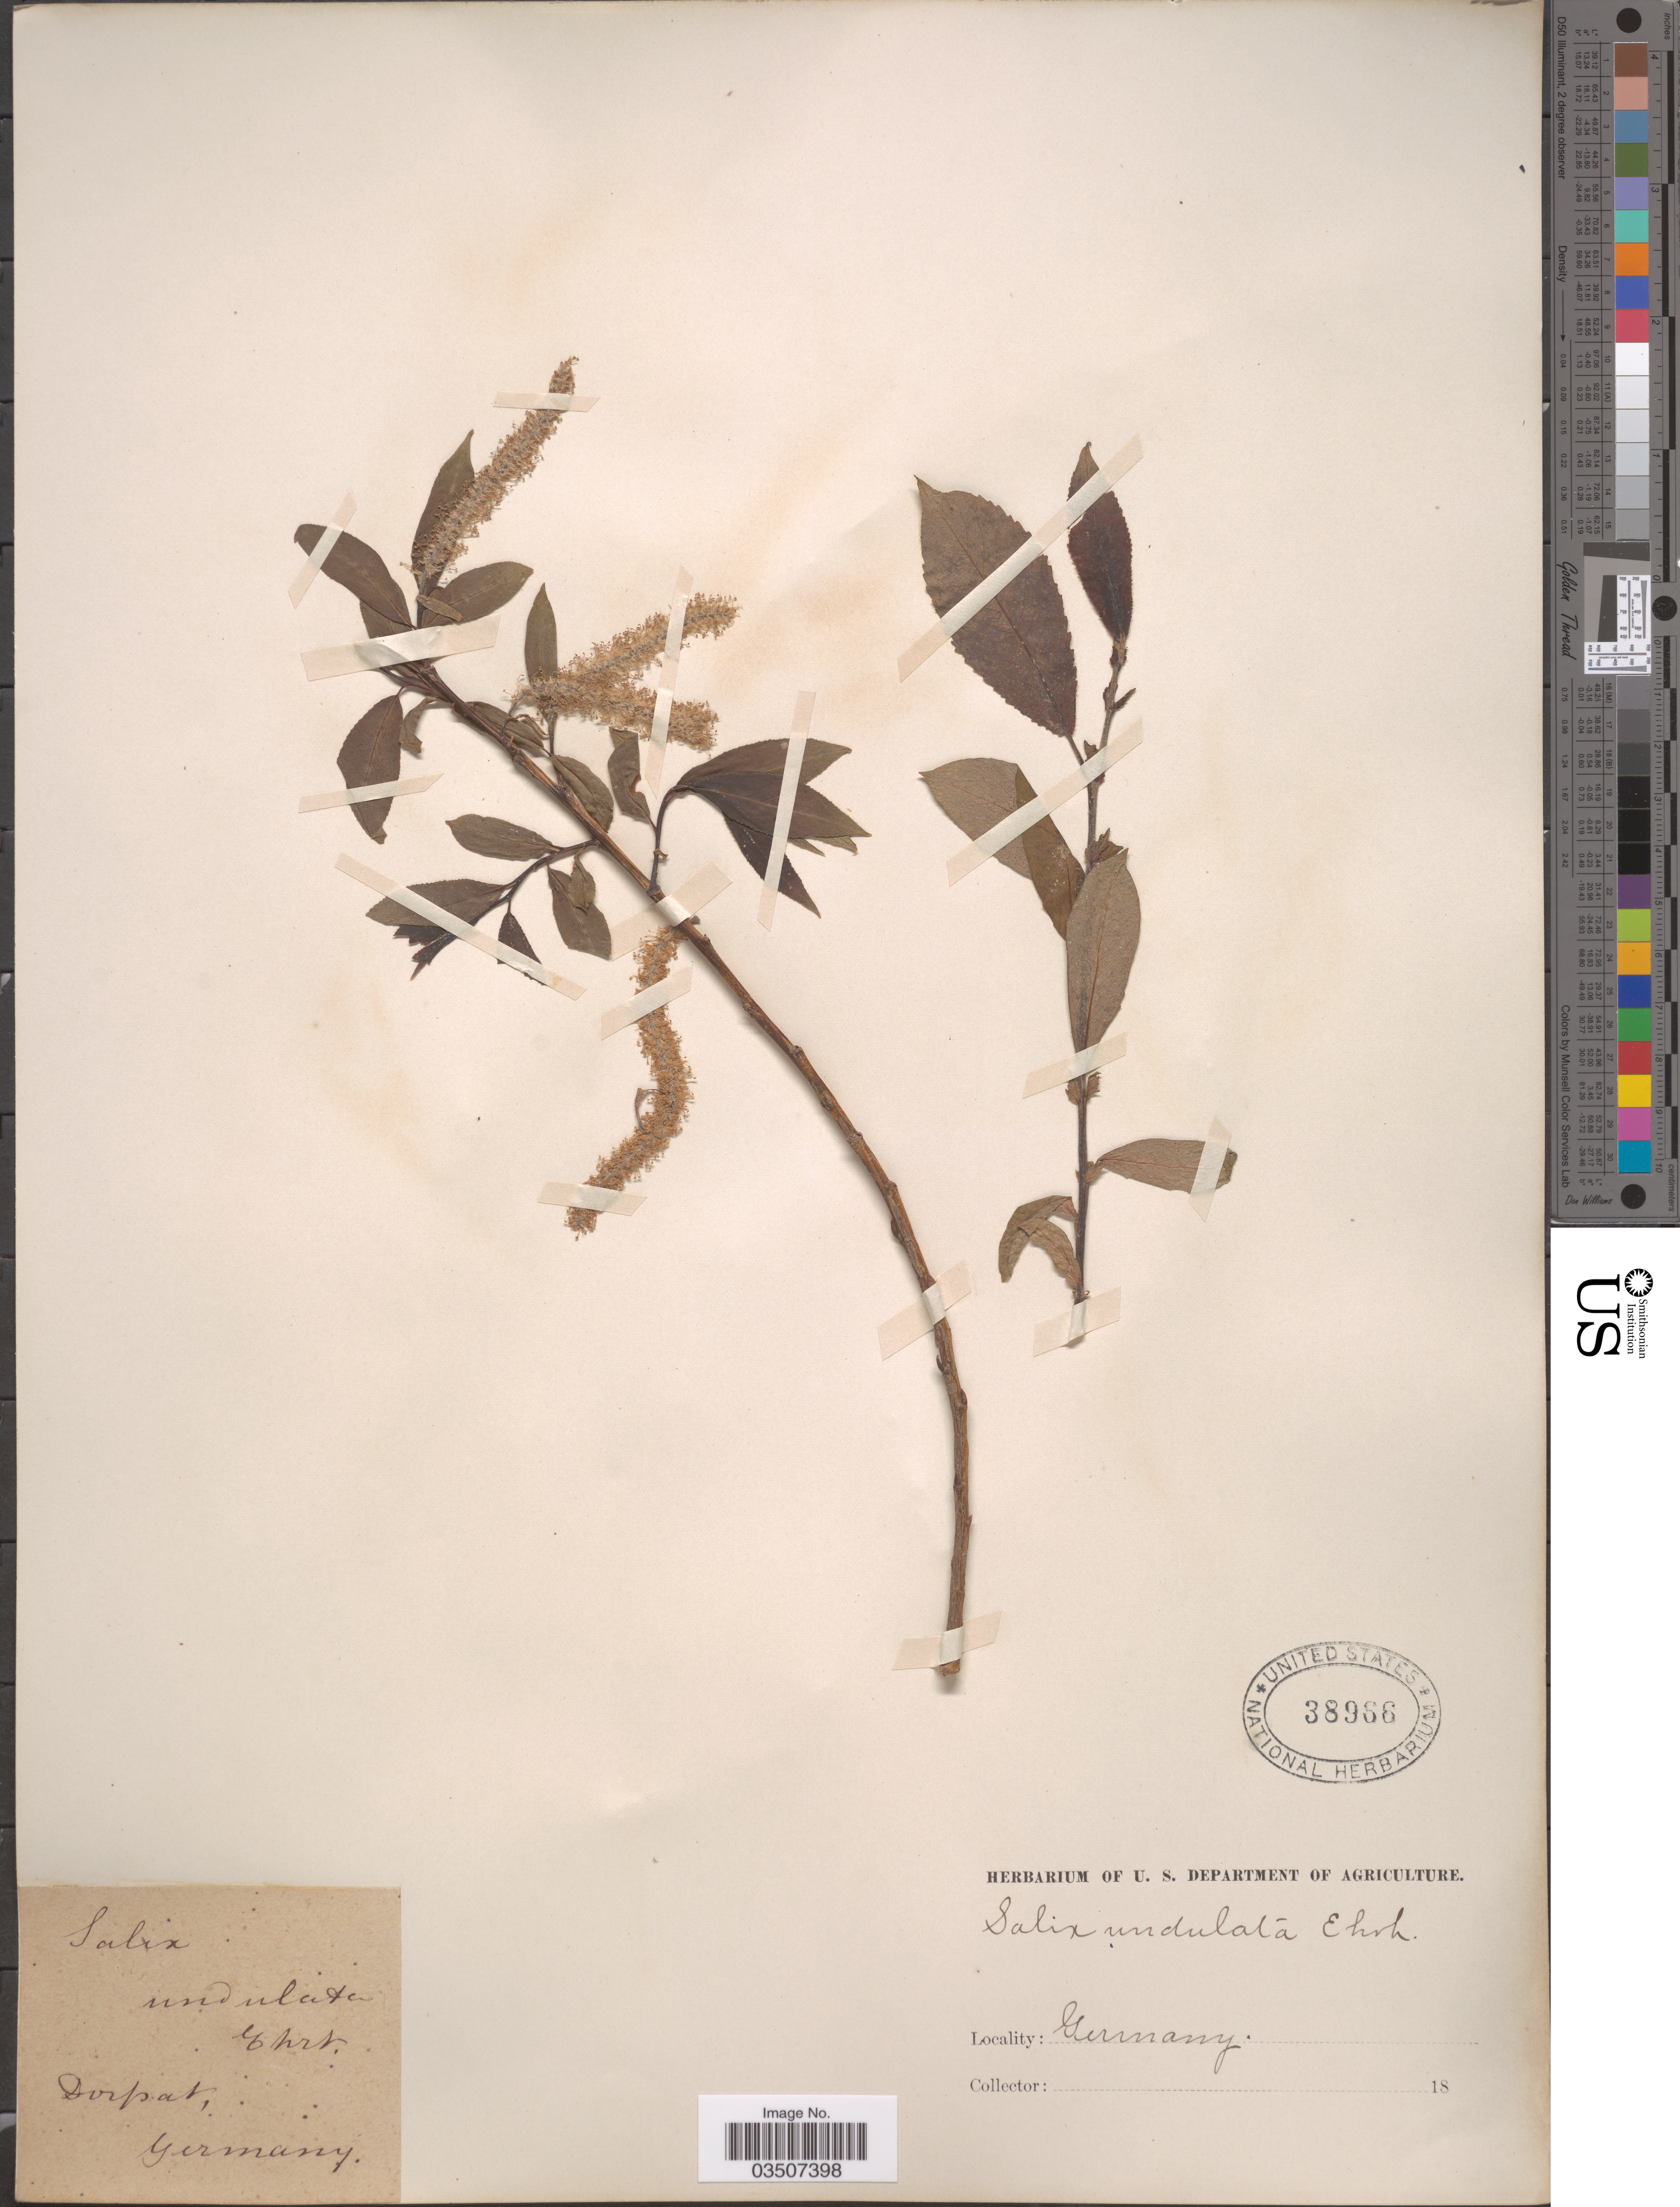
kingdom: Plantae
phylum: Tracheophyta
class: Magnoliopsida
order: Malpighiales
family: Salicaceae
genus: Salix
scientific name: Salix undulata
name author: Ehrh.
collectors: ex herb. U. S. Department of Agriculture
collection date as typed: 18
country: Germany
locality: Dorpat.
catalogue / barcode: US 38966